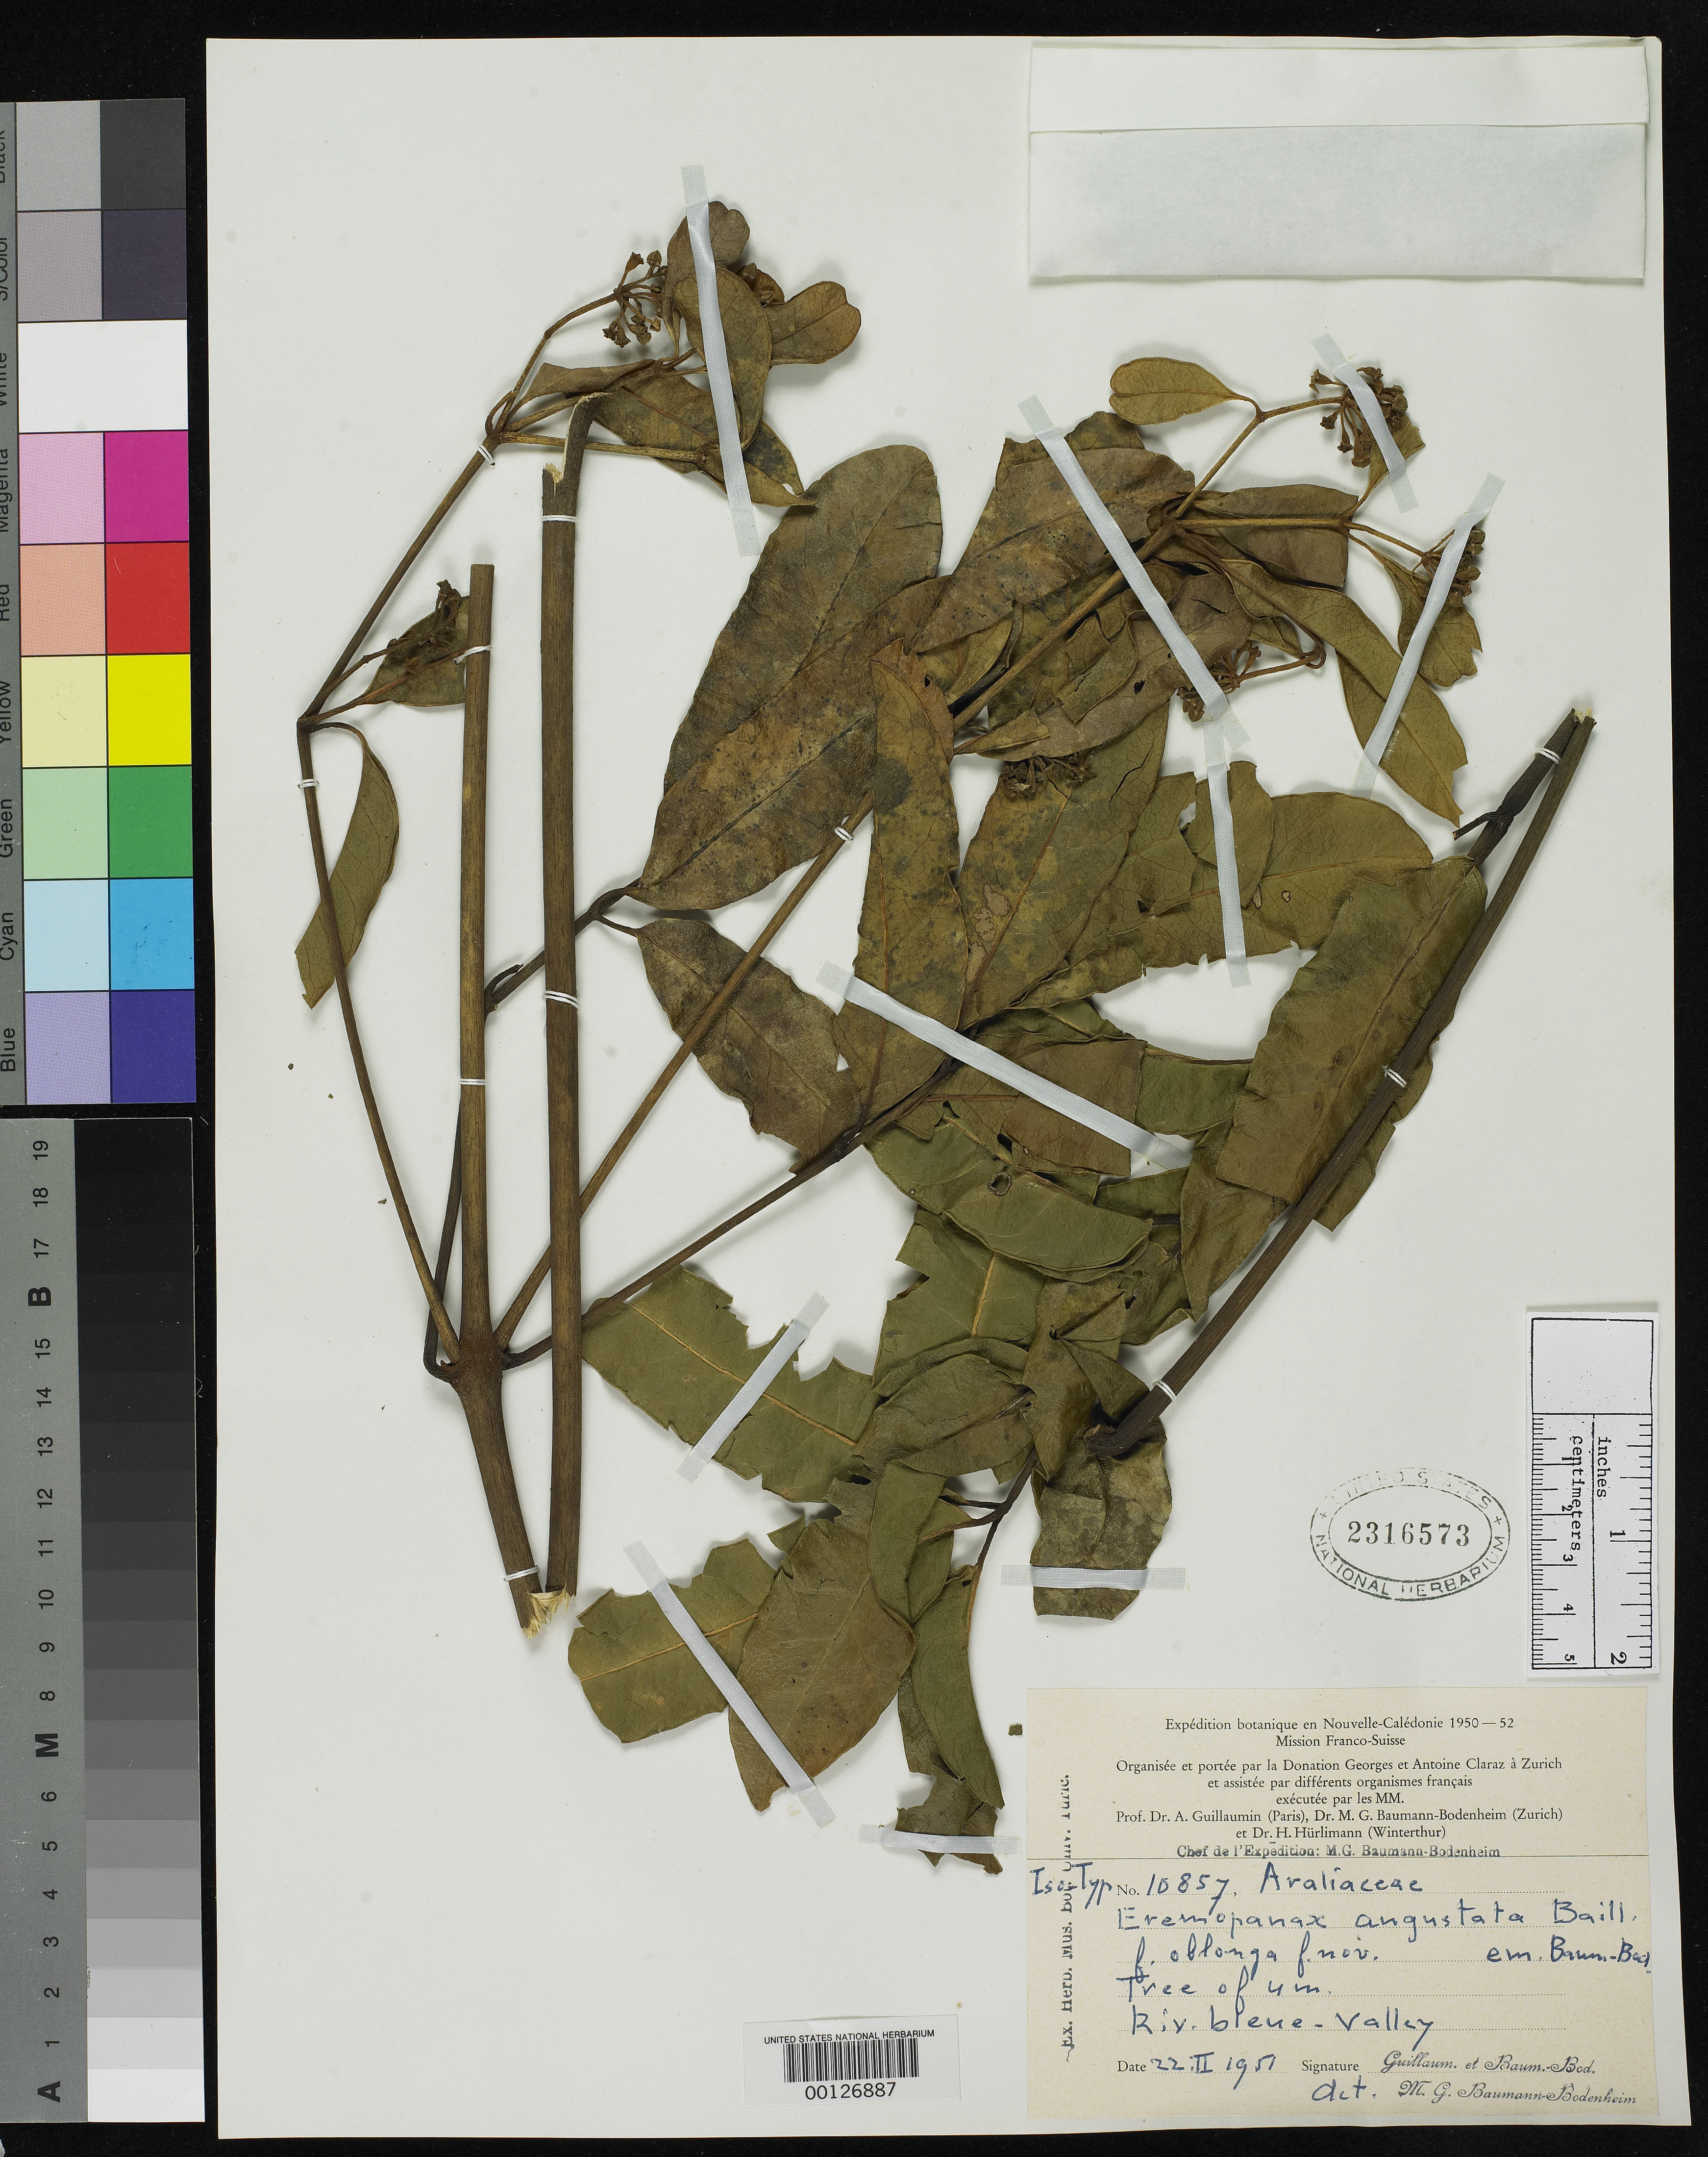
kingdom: Plantae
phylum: Tracheophyta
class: Magnoliopsida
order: Apiales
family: Araliaceae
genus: Eremopanax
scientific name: Eremopanax angustatus f. oblongus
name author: Baum.-Bod.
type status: Isotype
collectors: A. Guillaumin & M. G. Baumann-Bodenheim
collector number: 10857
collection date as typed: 22 Feb 1951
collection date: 1951-02-22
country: New Caledonia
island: New Caledonia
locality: Riv. Bleue valley.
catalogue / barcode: US 2316573